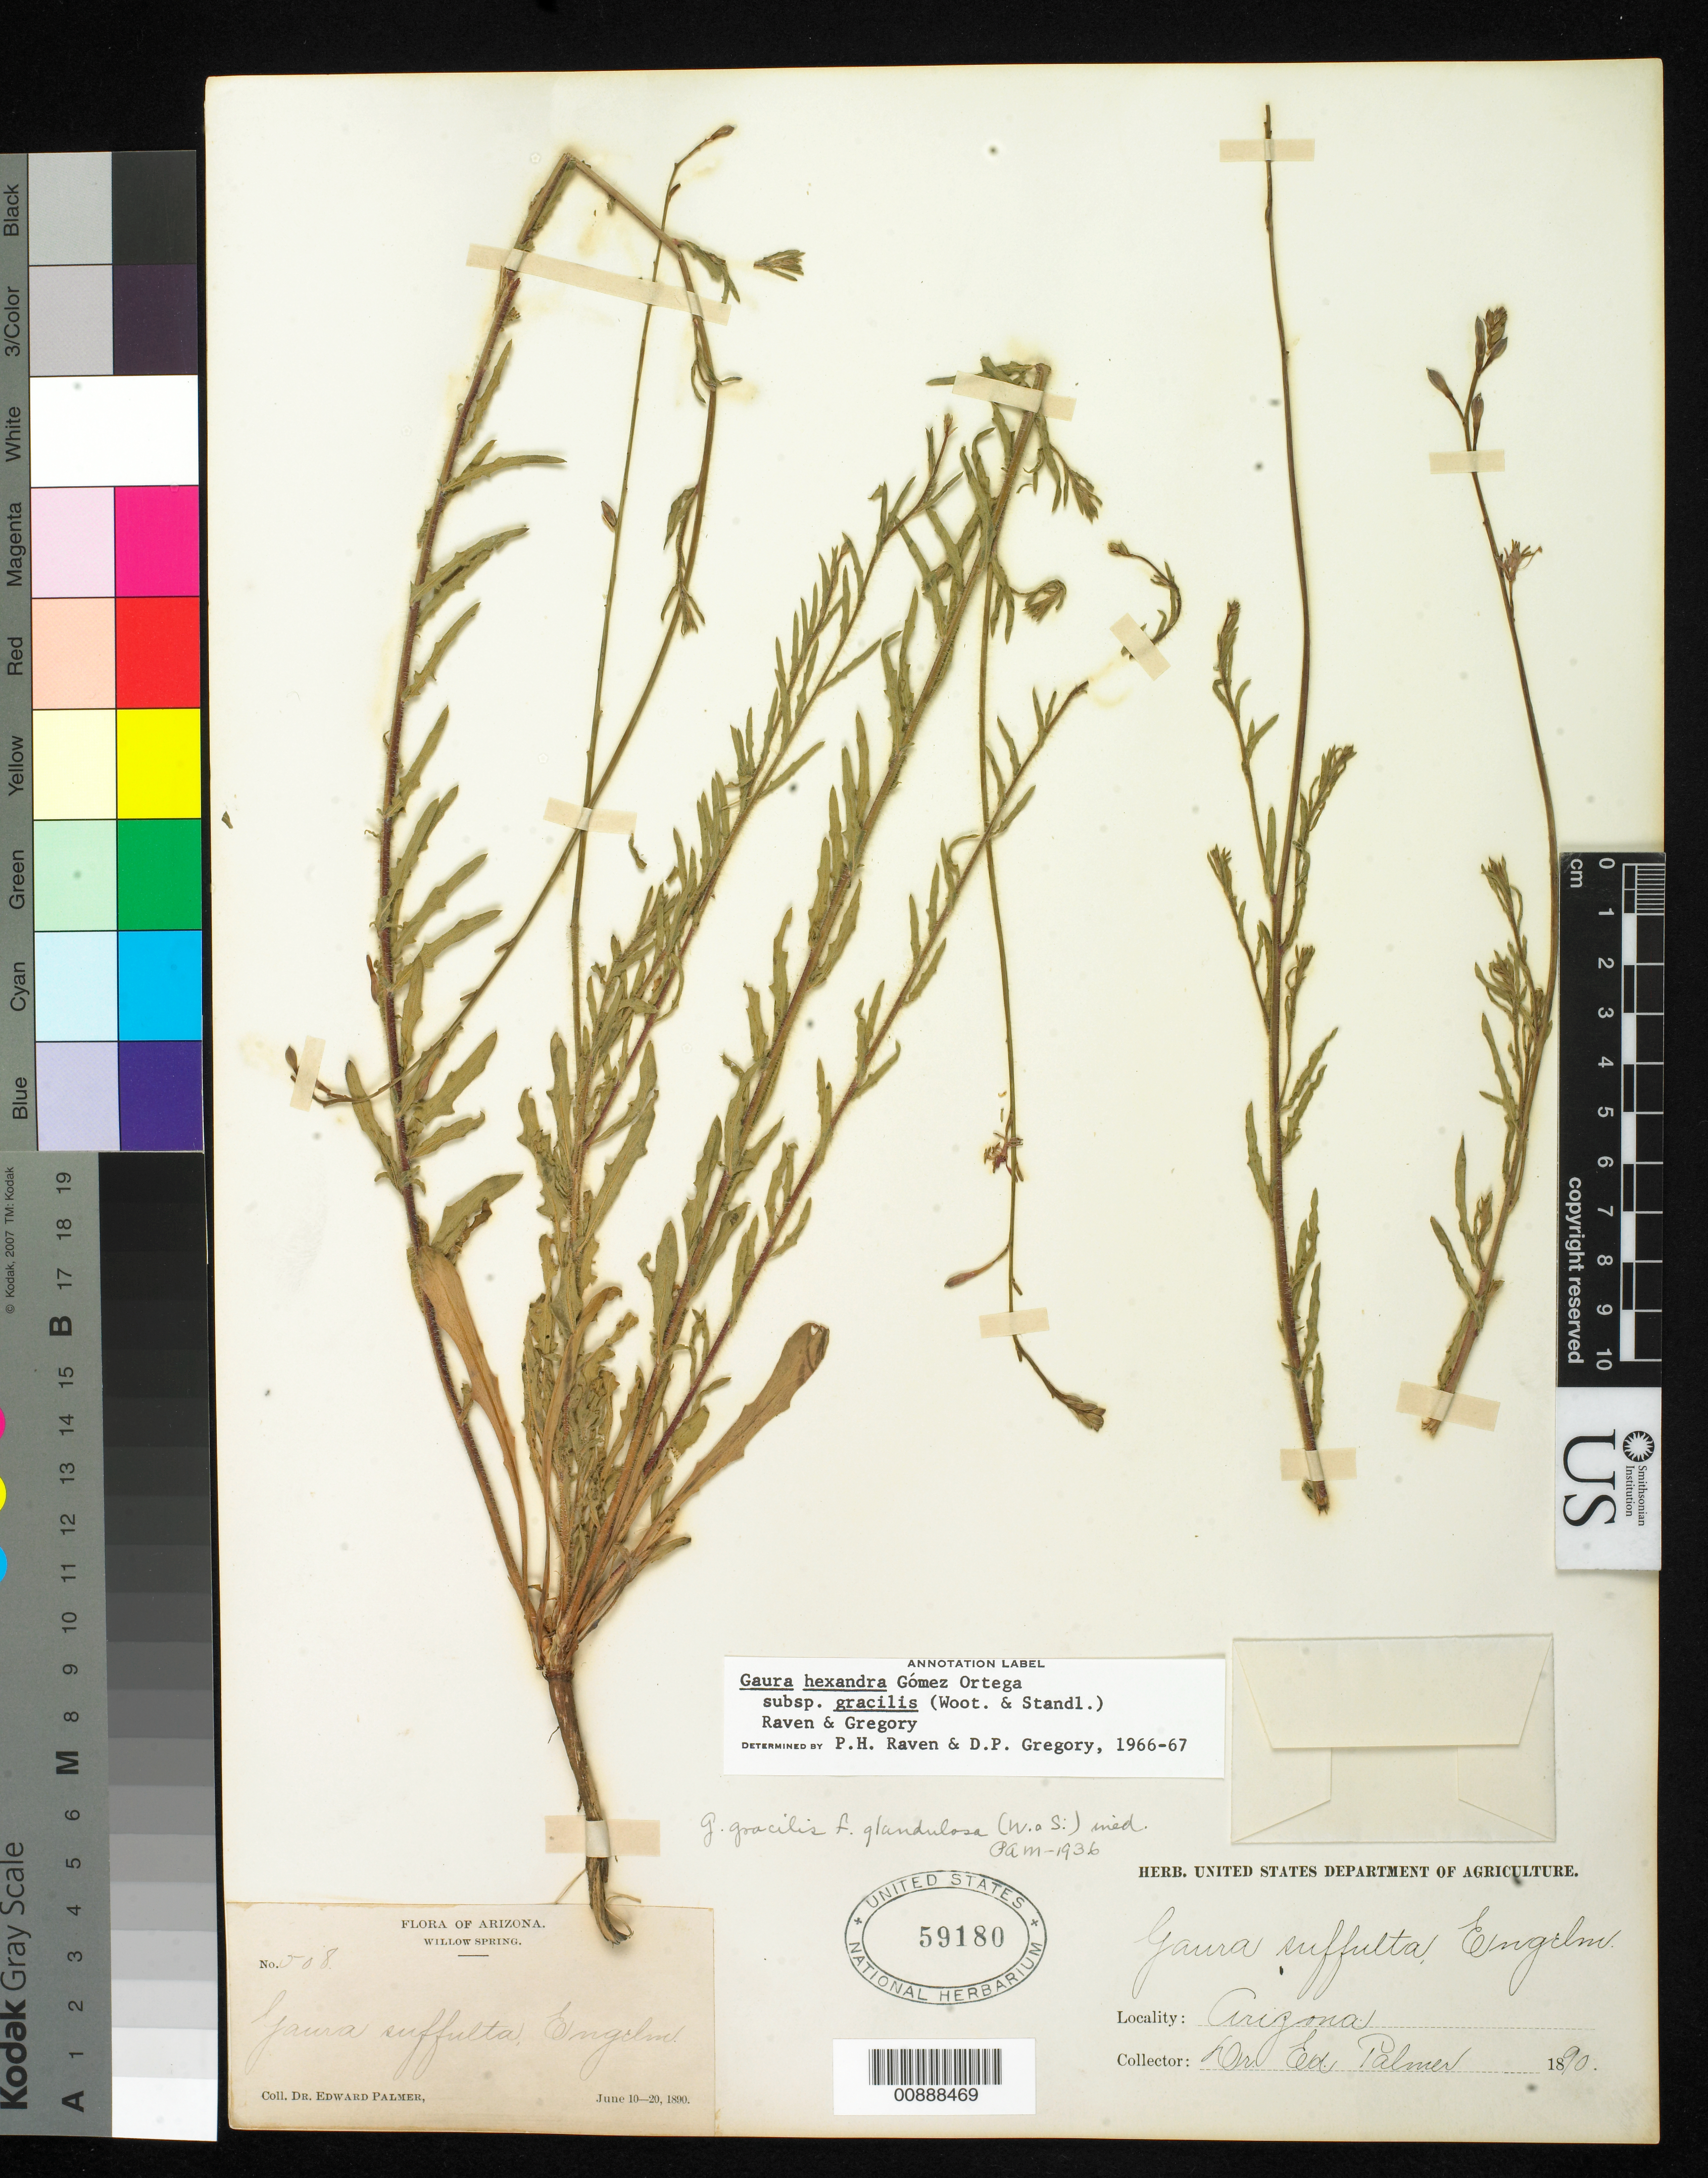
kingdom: Plantae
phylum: Tracheophyta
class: Magnoliopsida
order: Myrtales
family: Onagraceae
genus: Oenothera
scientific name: Oenothera podocarpa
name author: (Wooton & Standl.) Krakos & W.L. Wagner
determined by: Wagner, W. L., (BOT), Smithsonian Institution - National Museum of Natural History (UNITED STATES)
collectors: E. Palmer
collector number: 508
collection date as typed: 10 Jun 1890 to 20 Jun 1890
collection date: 1890-06-10/1890-06-20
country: United States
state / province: Arizona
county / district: Coconino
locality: Willow Spring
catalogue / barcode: US 59180